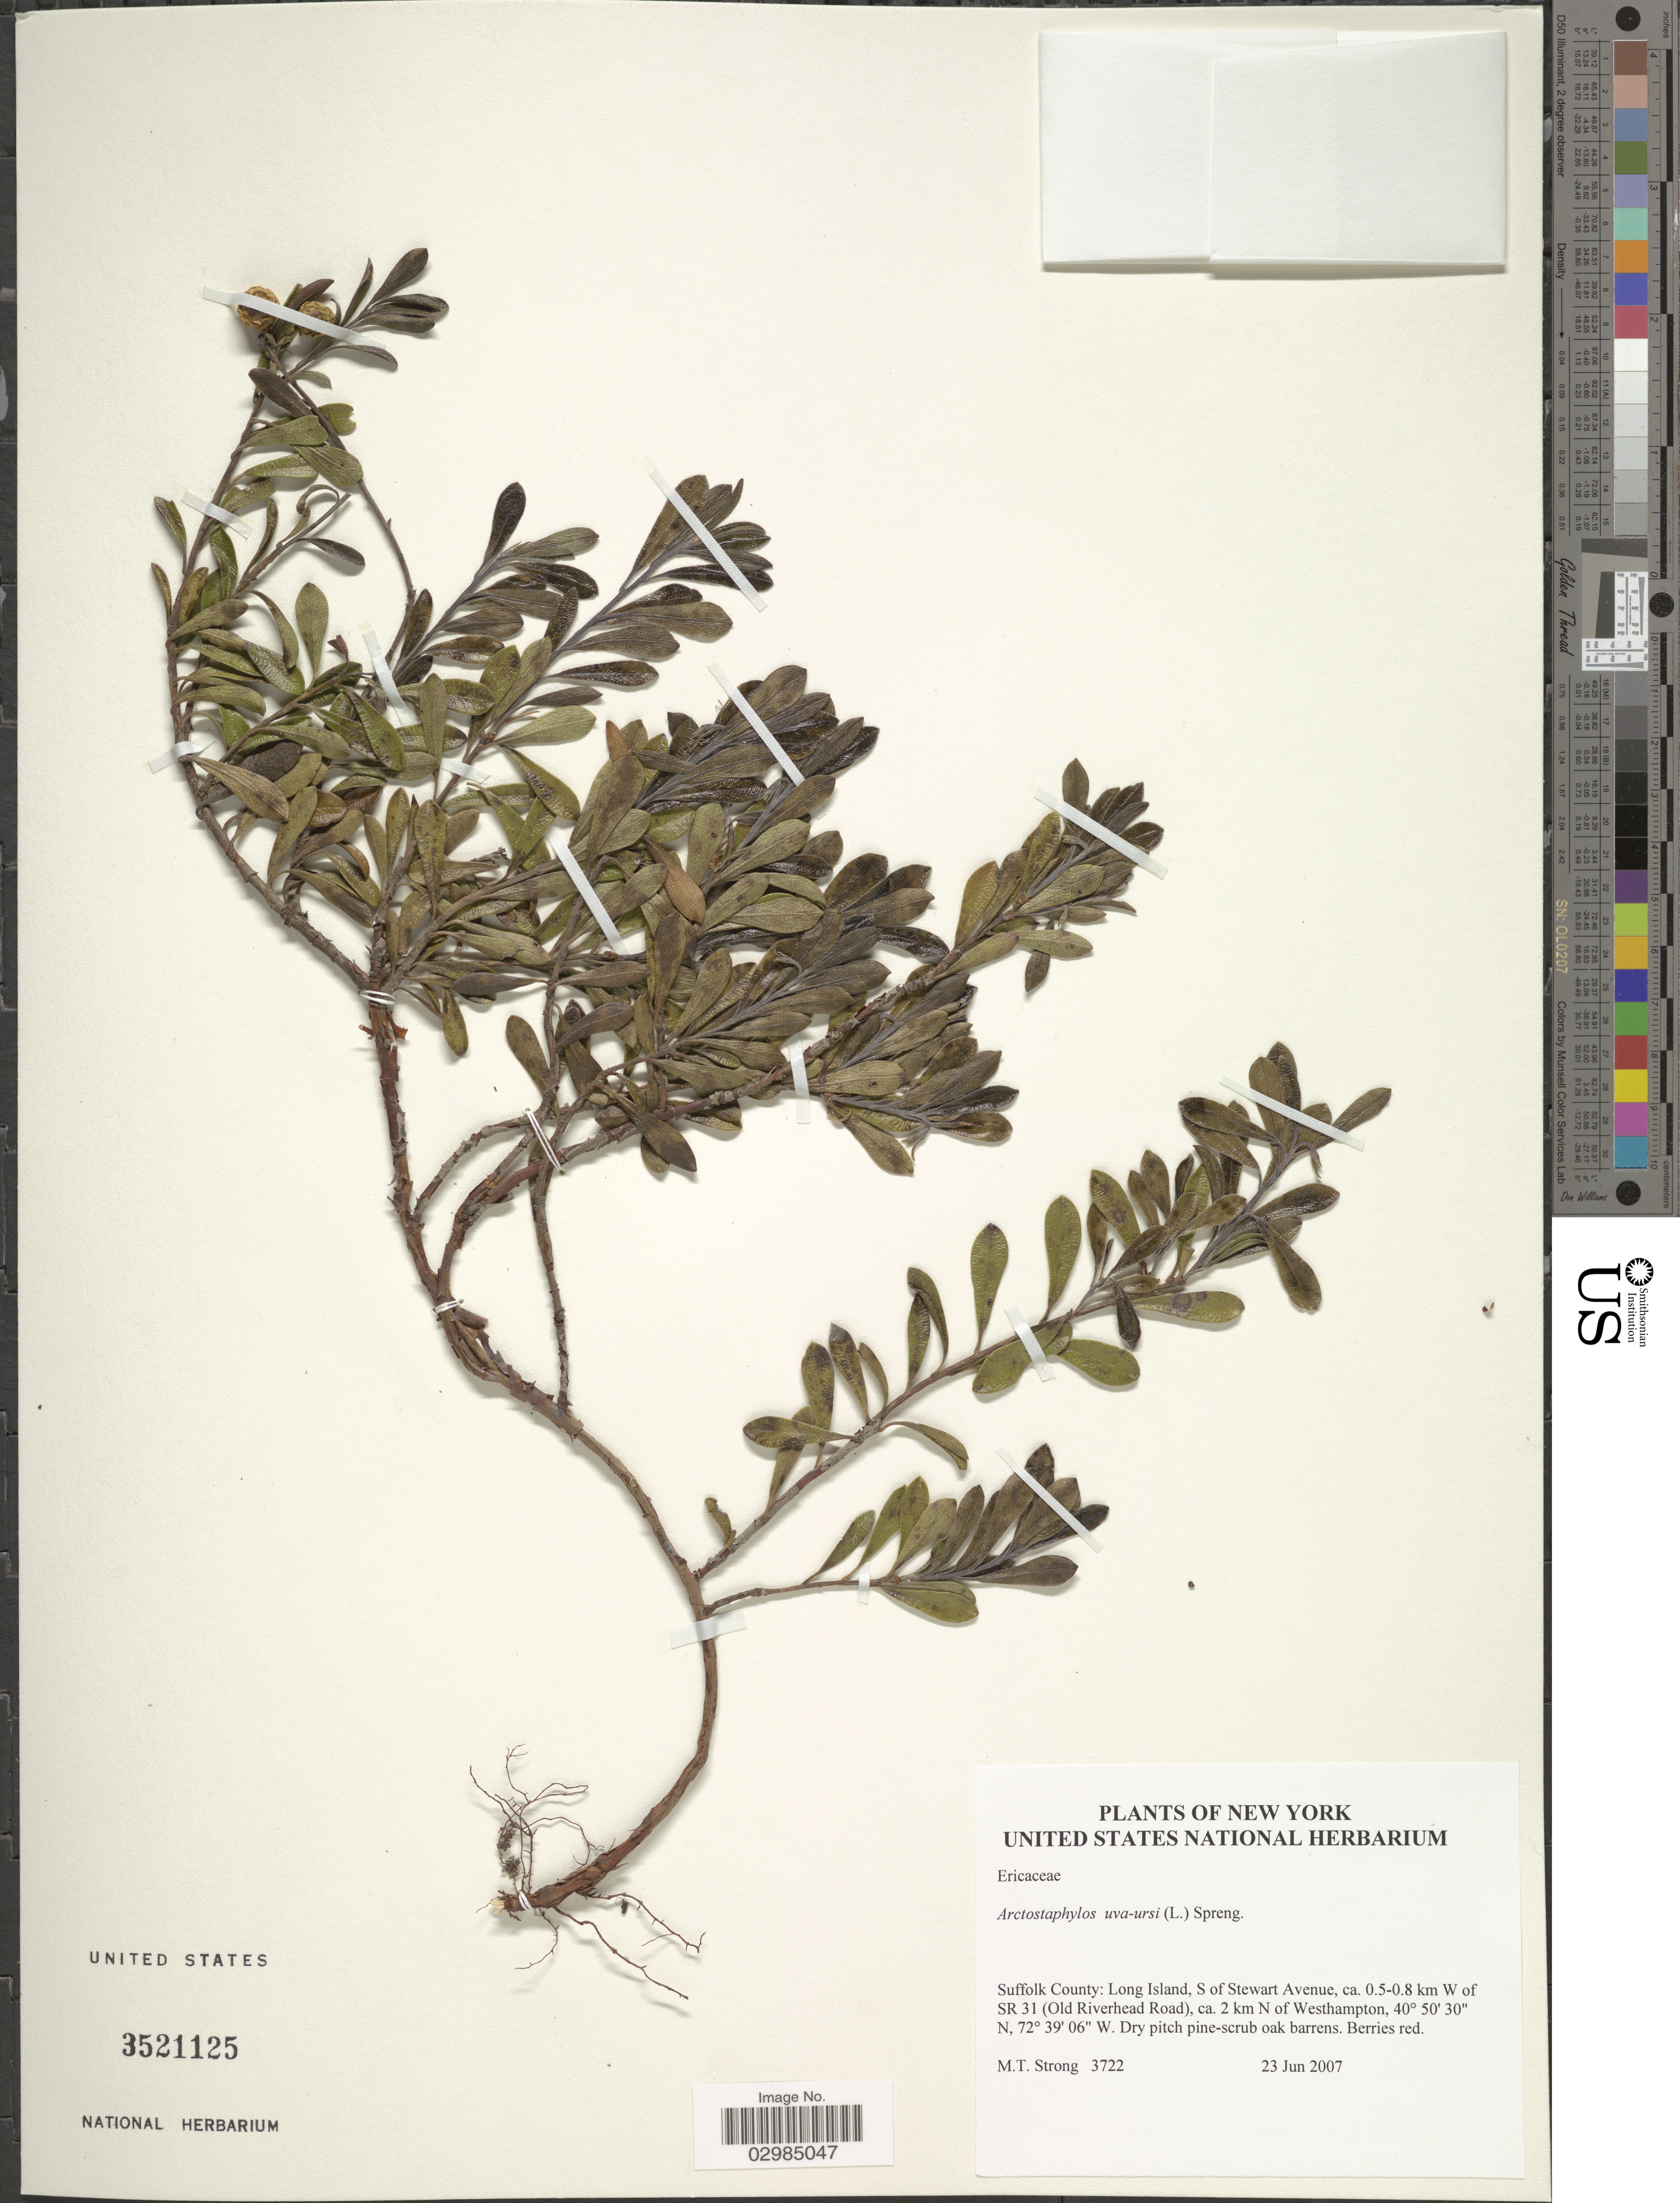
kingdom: Plantae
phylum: Tracheophyta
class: Magnoliopsida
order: Ericales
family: Ericaceae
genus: Arctostaphylos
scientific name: Arctostaphylos uva-ursi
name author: (L.) Spreng.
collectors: M. T. Strong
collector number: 3722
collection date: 2007-06-23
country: United States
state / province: New York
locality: Suffolk County: Long Island, S of Stewart Avenue, ca. 0.5-0.8 km W of SR 31 (Old Riverhead Road), ca. 2 km N of Westhampton.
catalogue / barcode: US 3521125